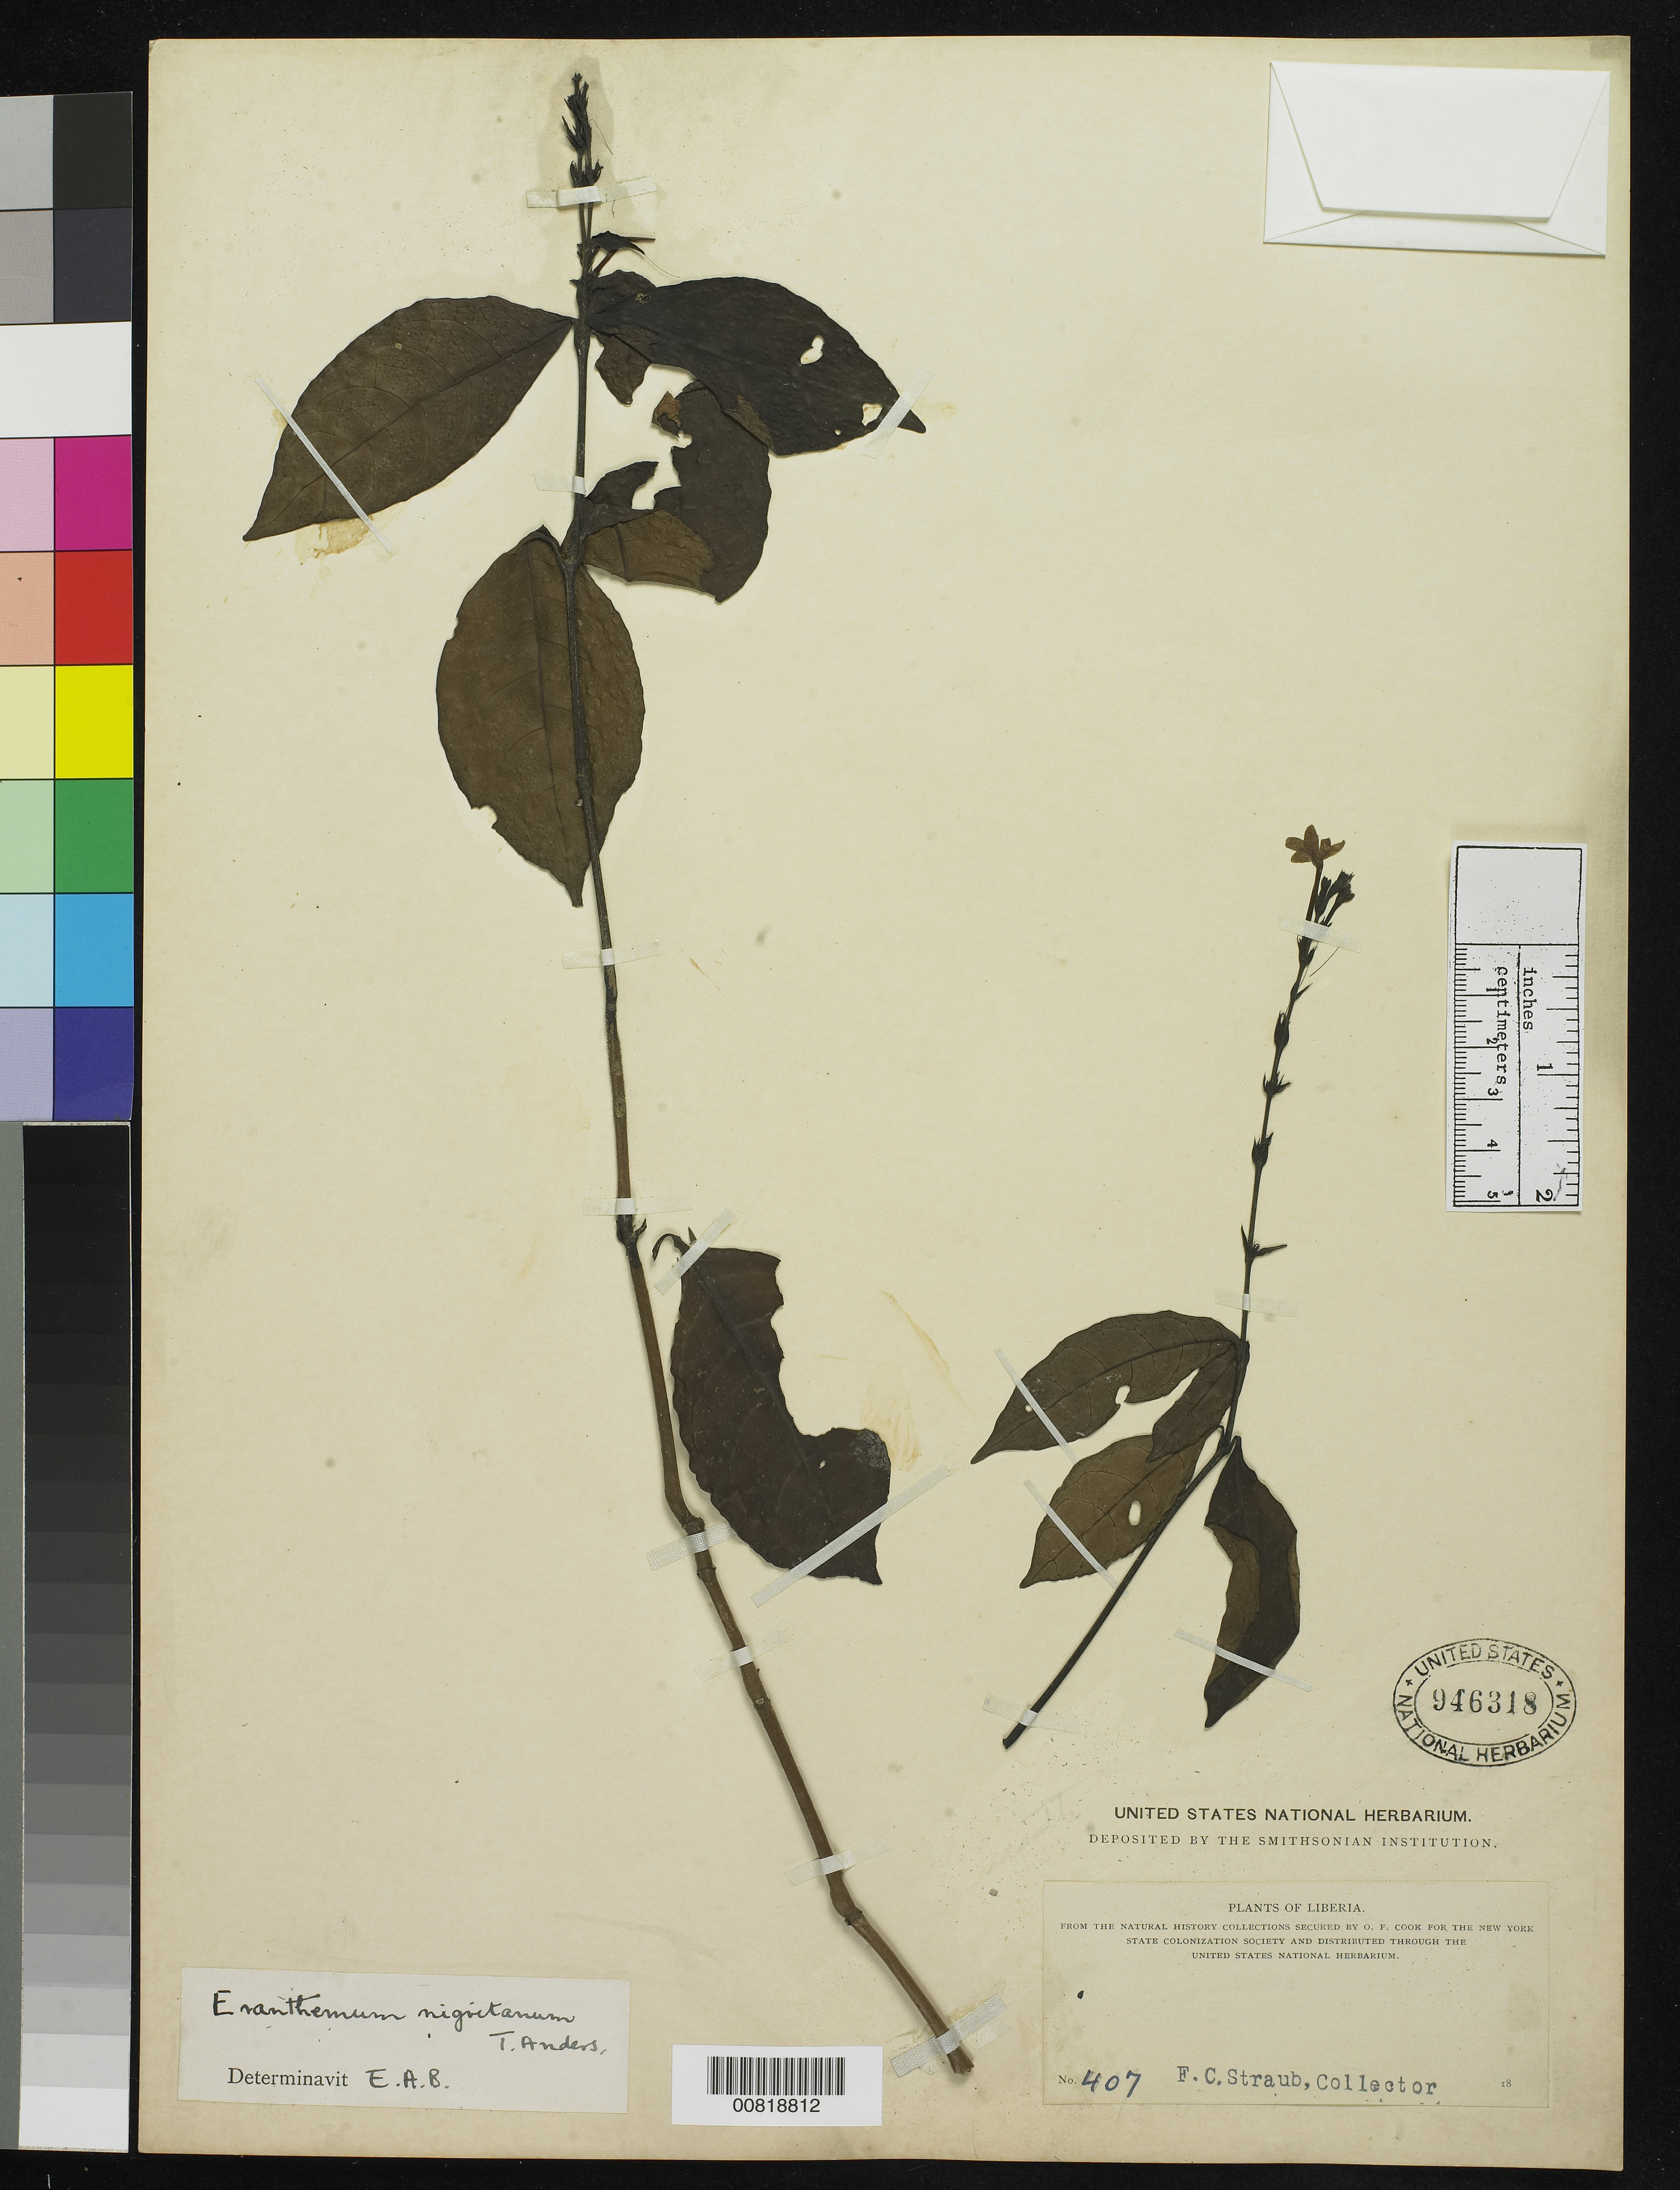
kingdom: Plantae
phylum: Tracheophyta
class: Magnoliopsida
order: Lamiales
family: Acanthaceae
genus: Eranthemum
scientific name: Eranthemum nigritanum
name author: T. Anderson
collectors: F. Straub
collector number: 407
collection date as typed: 18--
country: Liberia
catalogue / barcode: US 946318